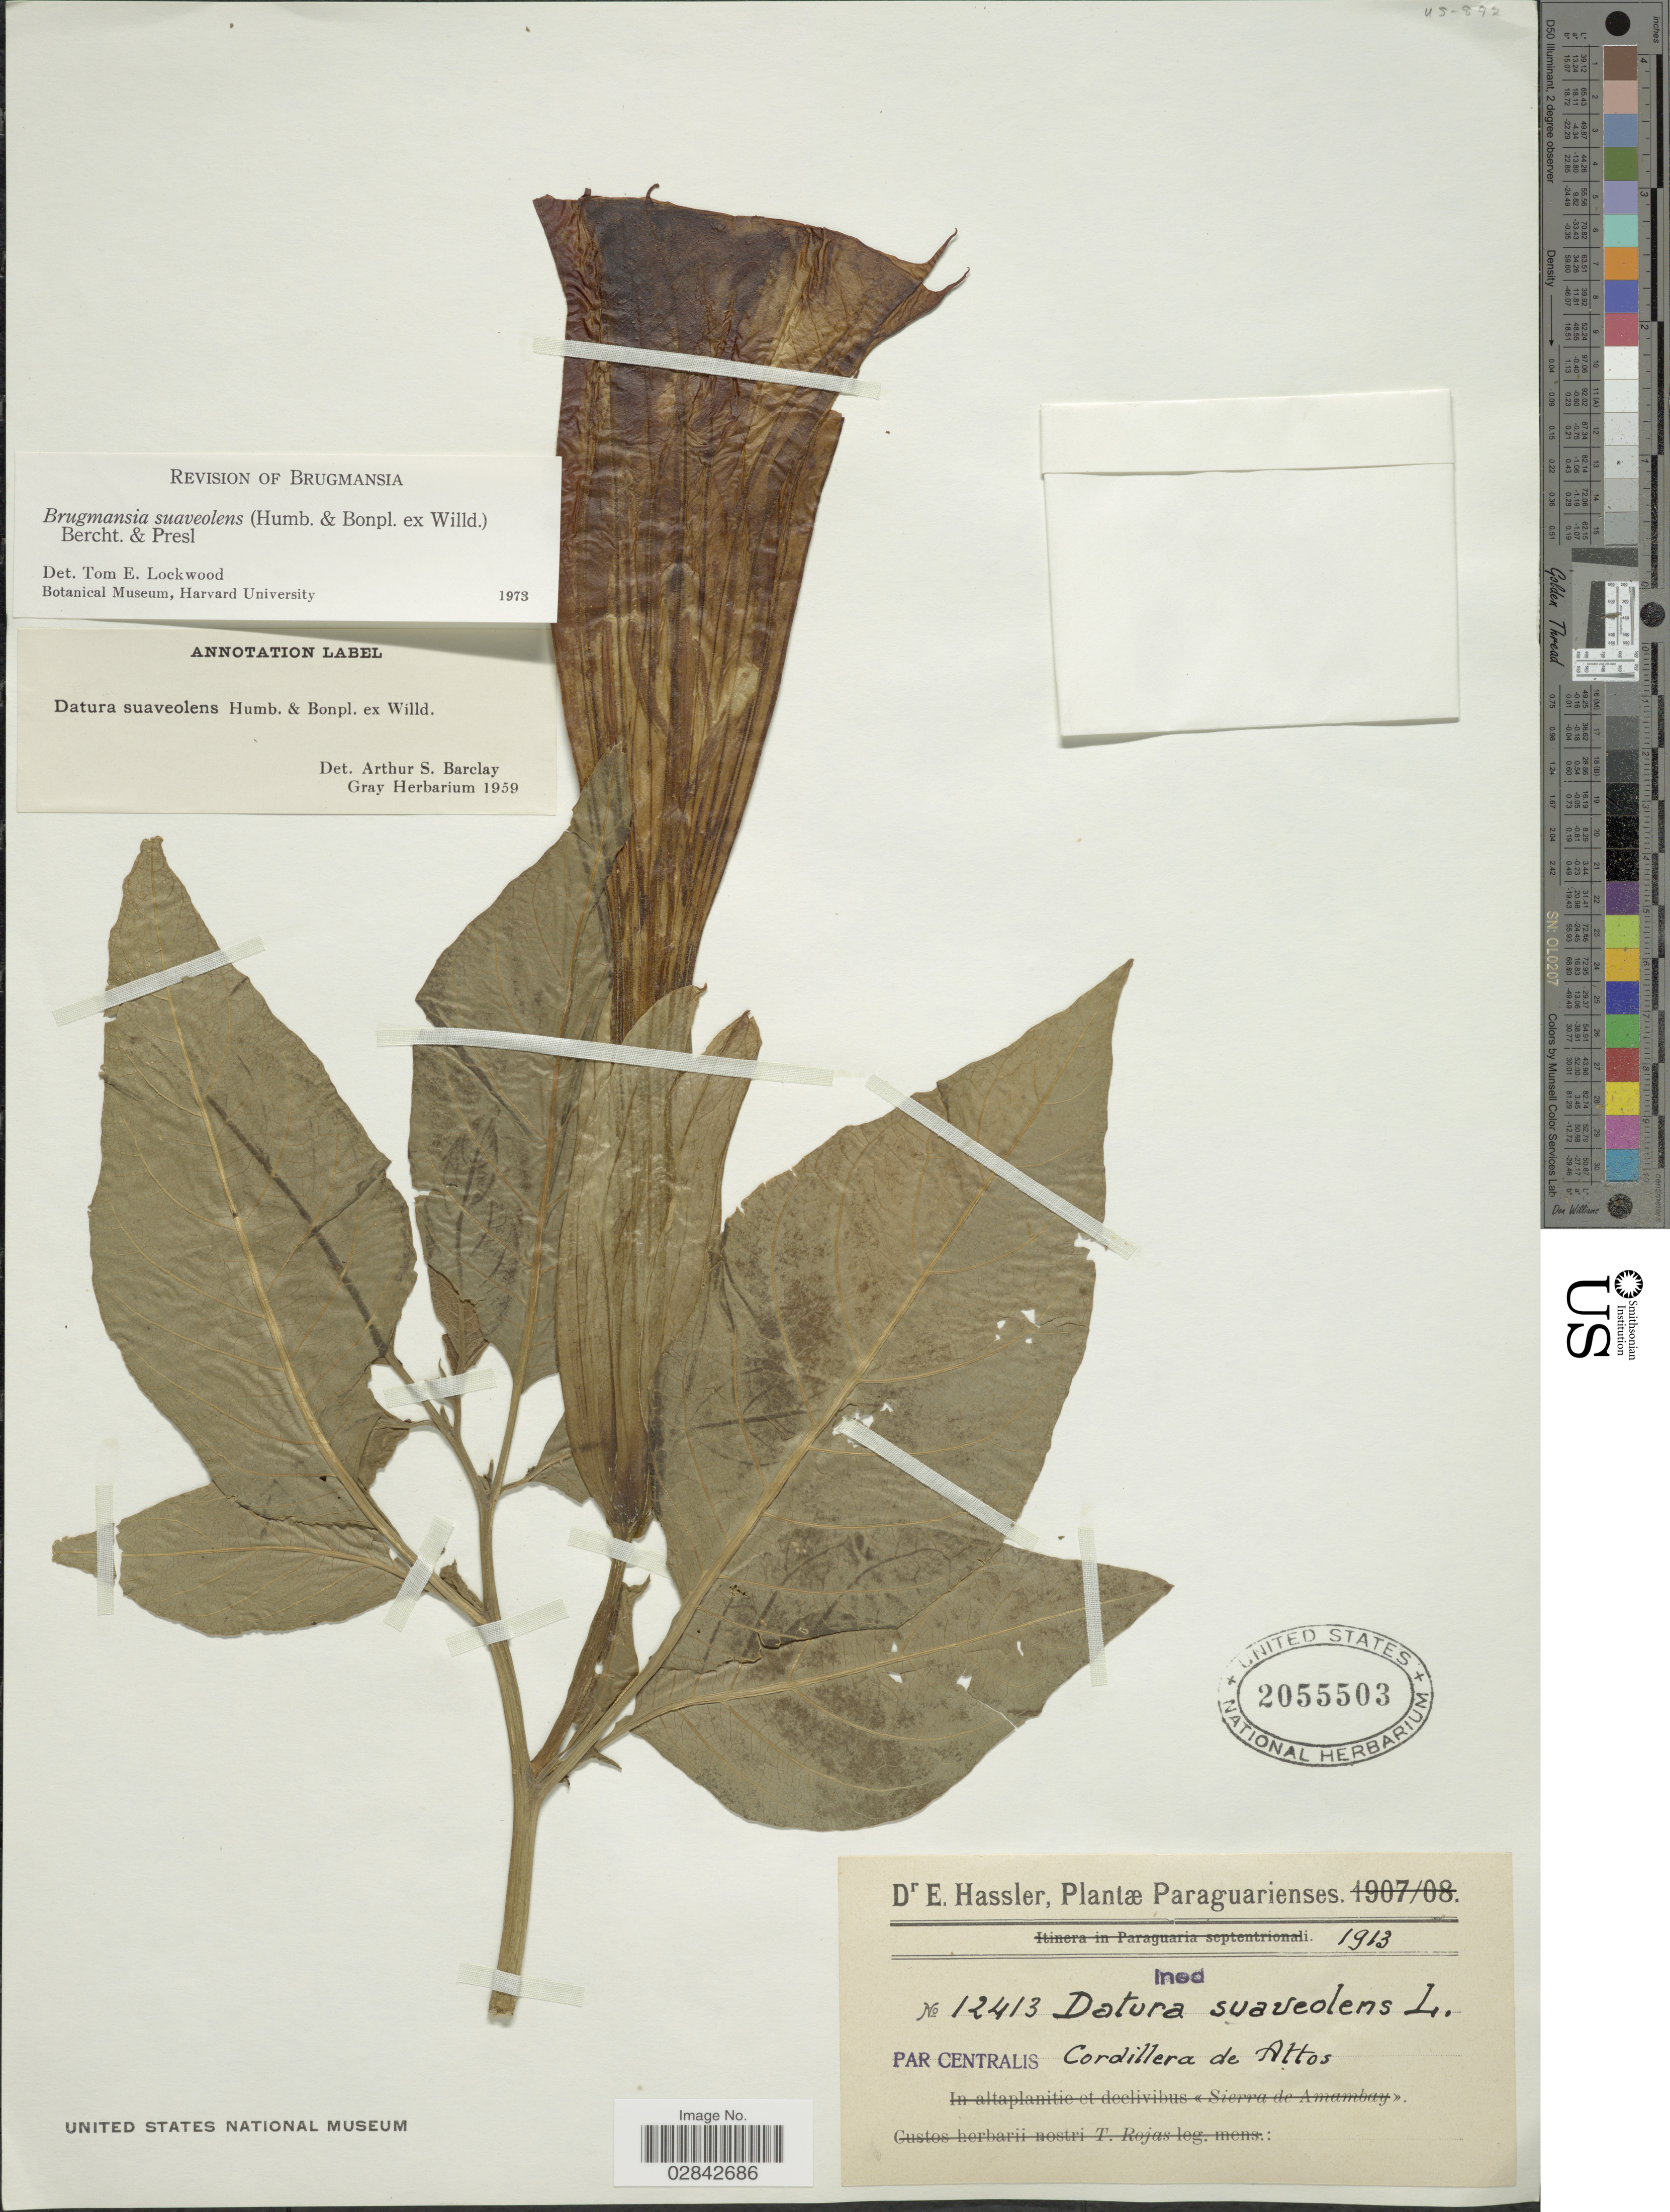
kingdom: Plantae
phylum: Tracheophyta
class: Magnoliopsida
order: Solanales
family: Solanaceae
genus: Brugmansia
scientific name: Brugmansia suaveolens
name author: (Humb. & Bonpl. ex Willd.) Brecht. & J. Presl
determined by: Lockwood, T. E.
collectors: E. Hassler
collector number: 12413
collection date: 1913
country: Paraguay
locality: Par Centralis, Cordillera de Attos.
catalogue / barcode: US 2055503